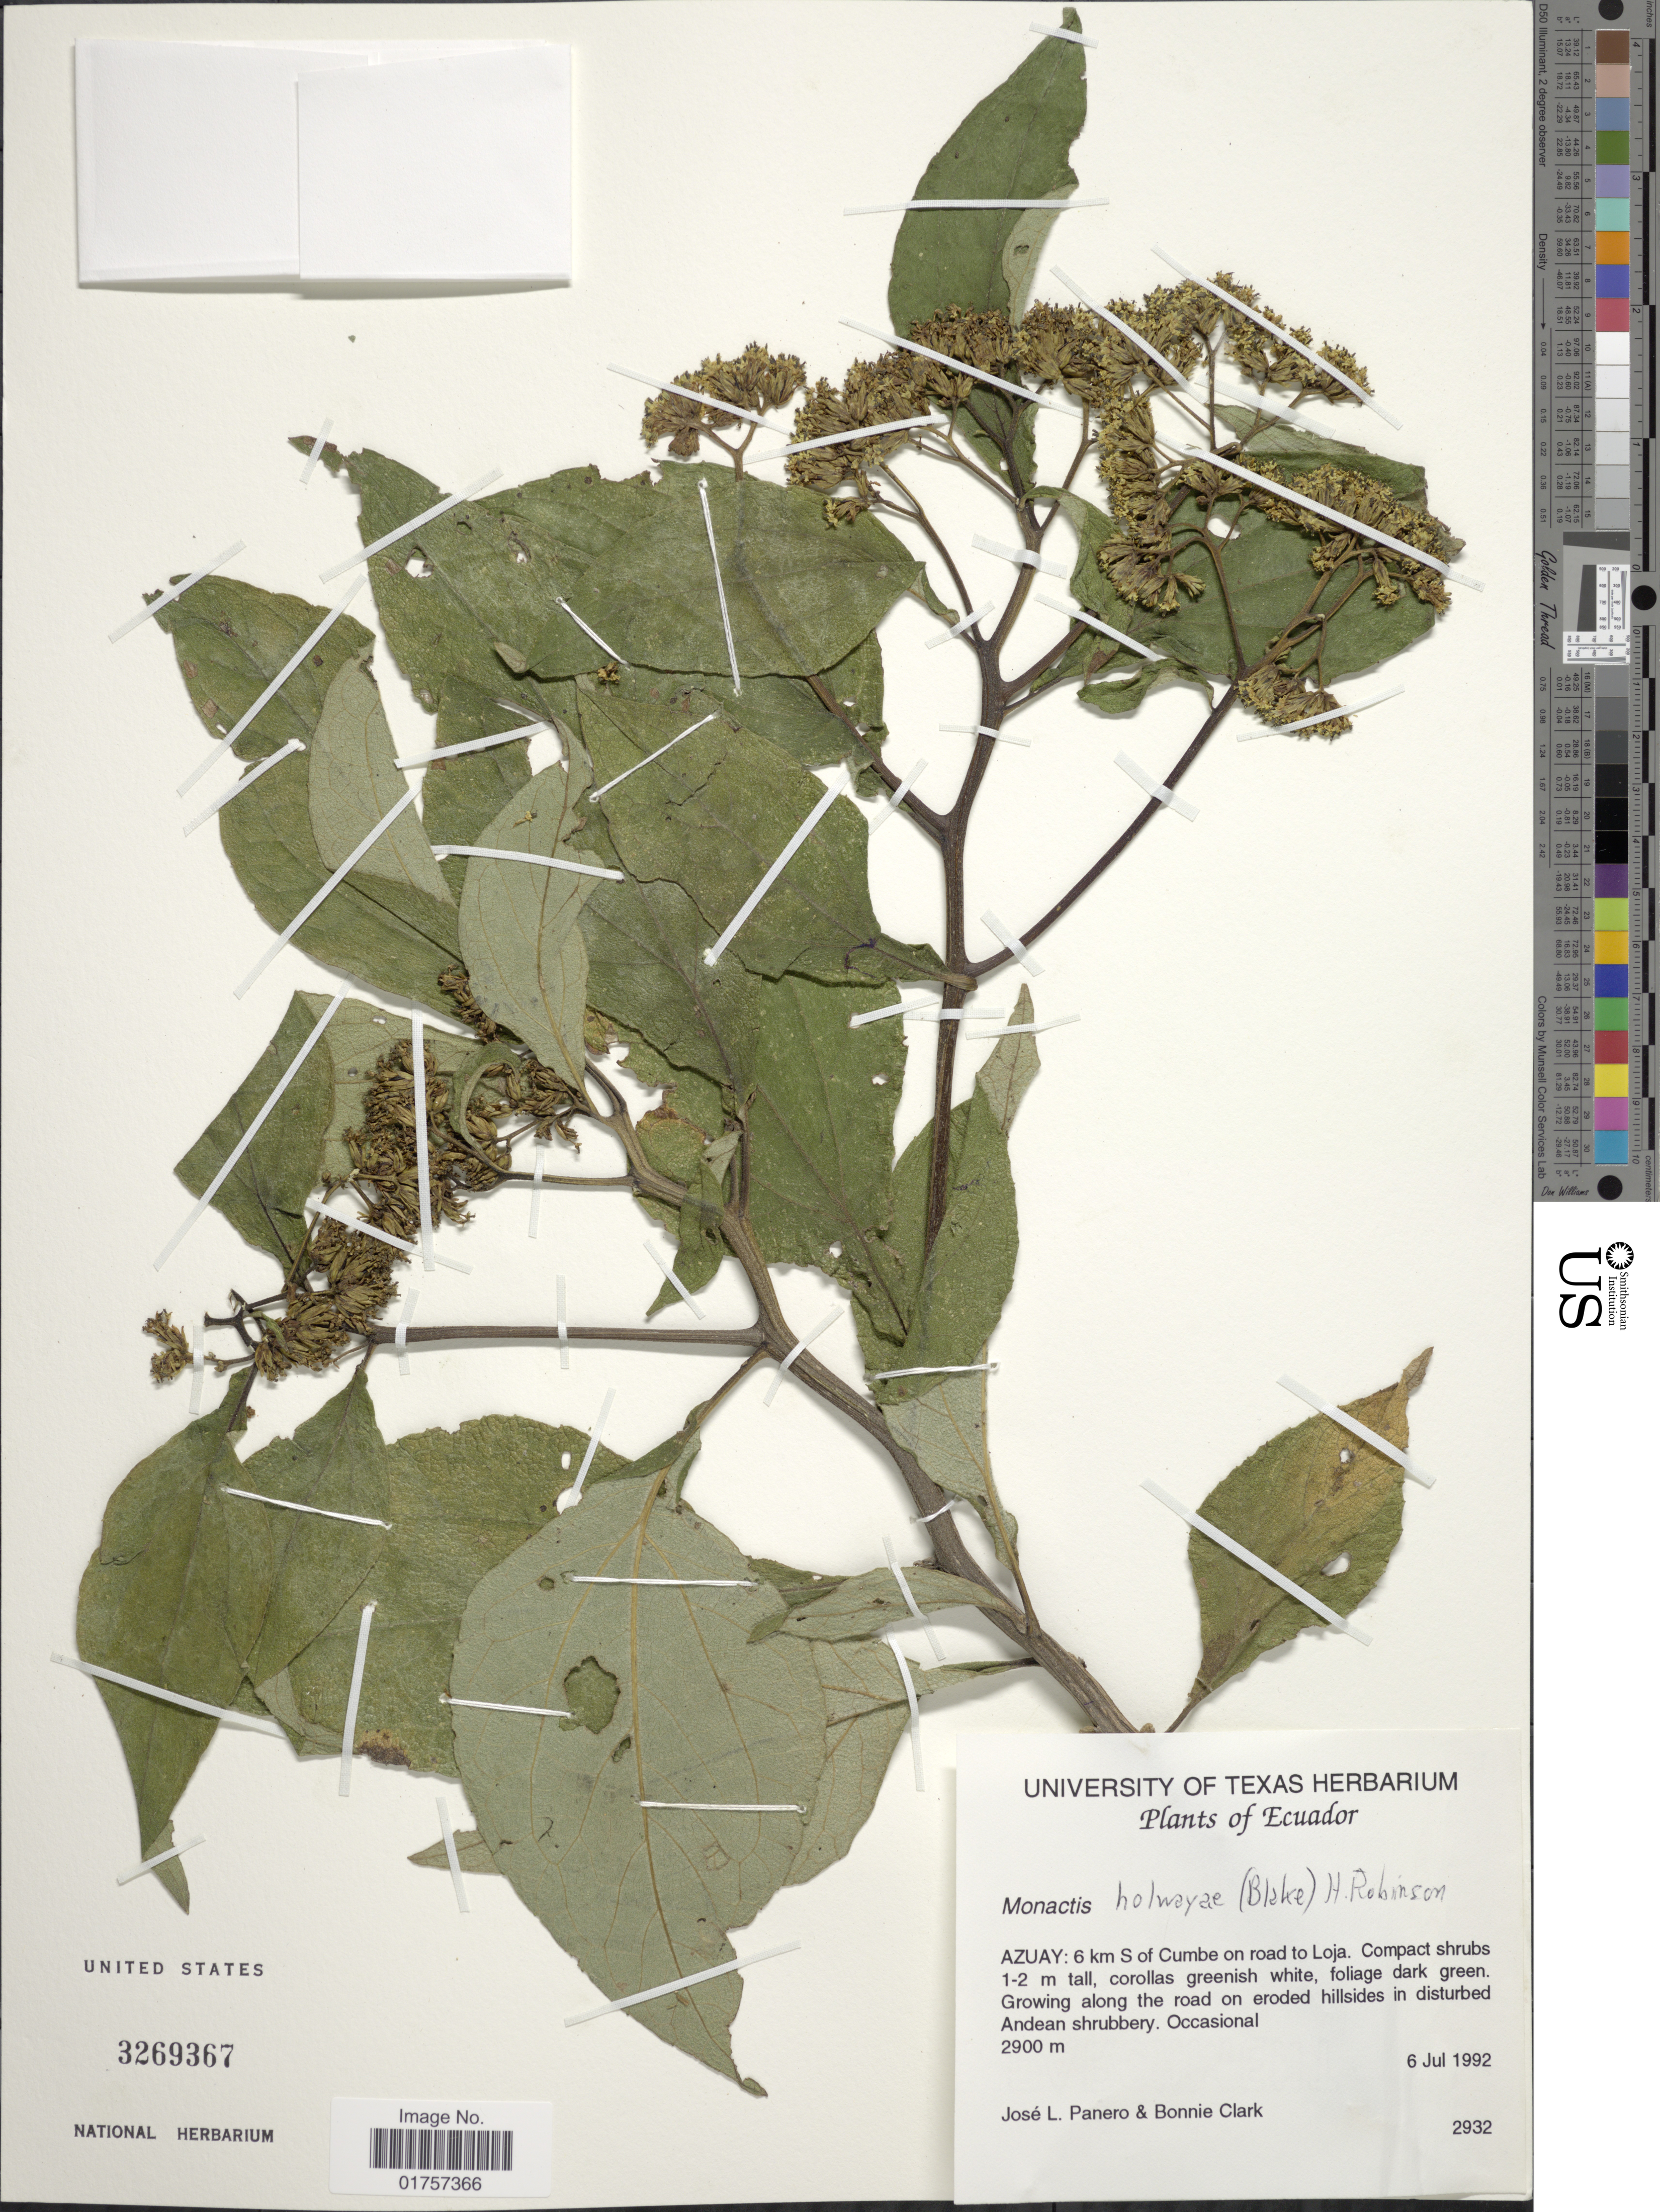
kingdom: Plantae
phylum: Tracheophyta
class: Magnoliopsida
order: Asterales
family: Asteraceae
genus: Monactis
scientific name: Monactis holwayae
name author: (S.F. Blake) H. Rob.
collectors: J. L. Panero & B. Clark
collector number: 2932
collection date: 1992-07-06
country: Ecuador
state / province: Azuay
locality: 6 km S of Cumbe on road to Loja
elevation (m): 2900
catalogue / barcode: US 3269367